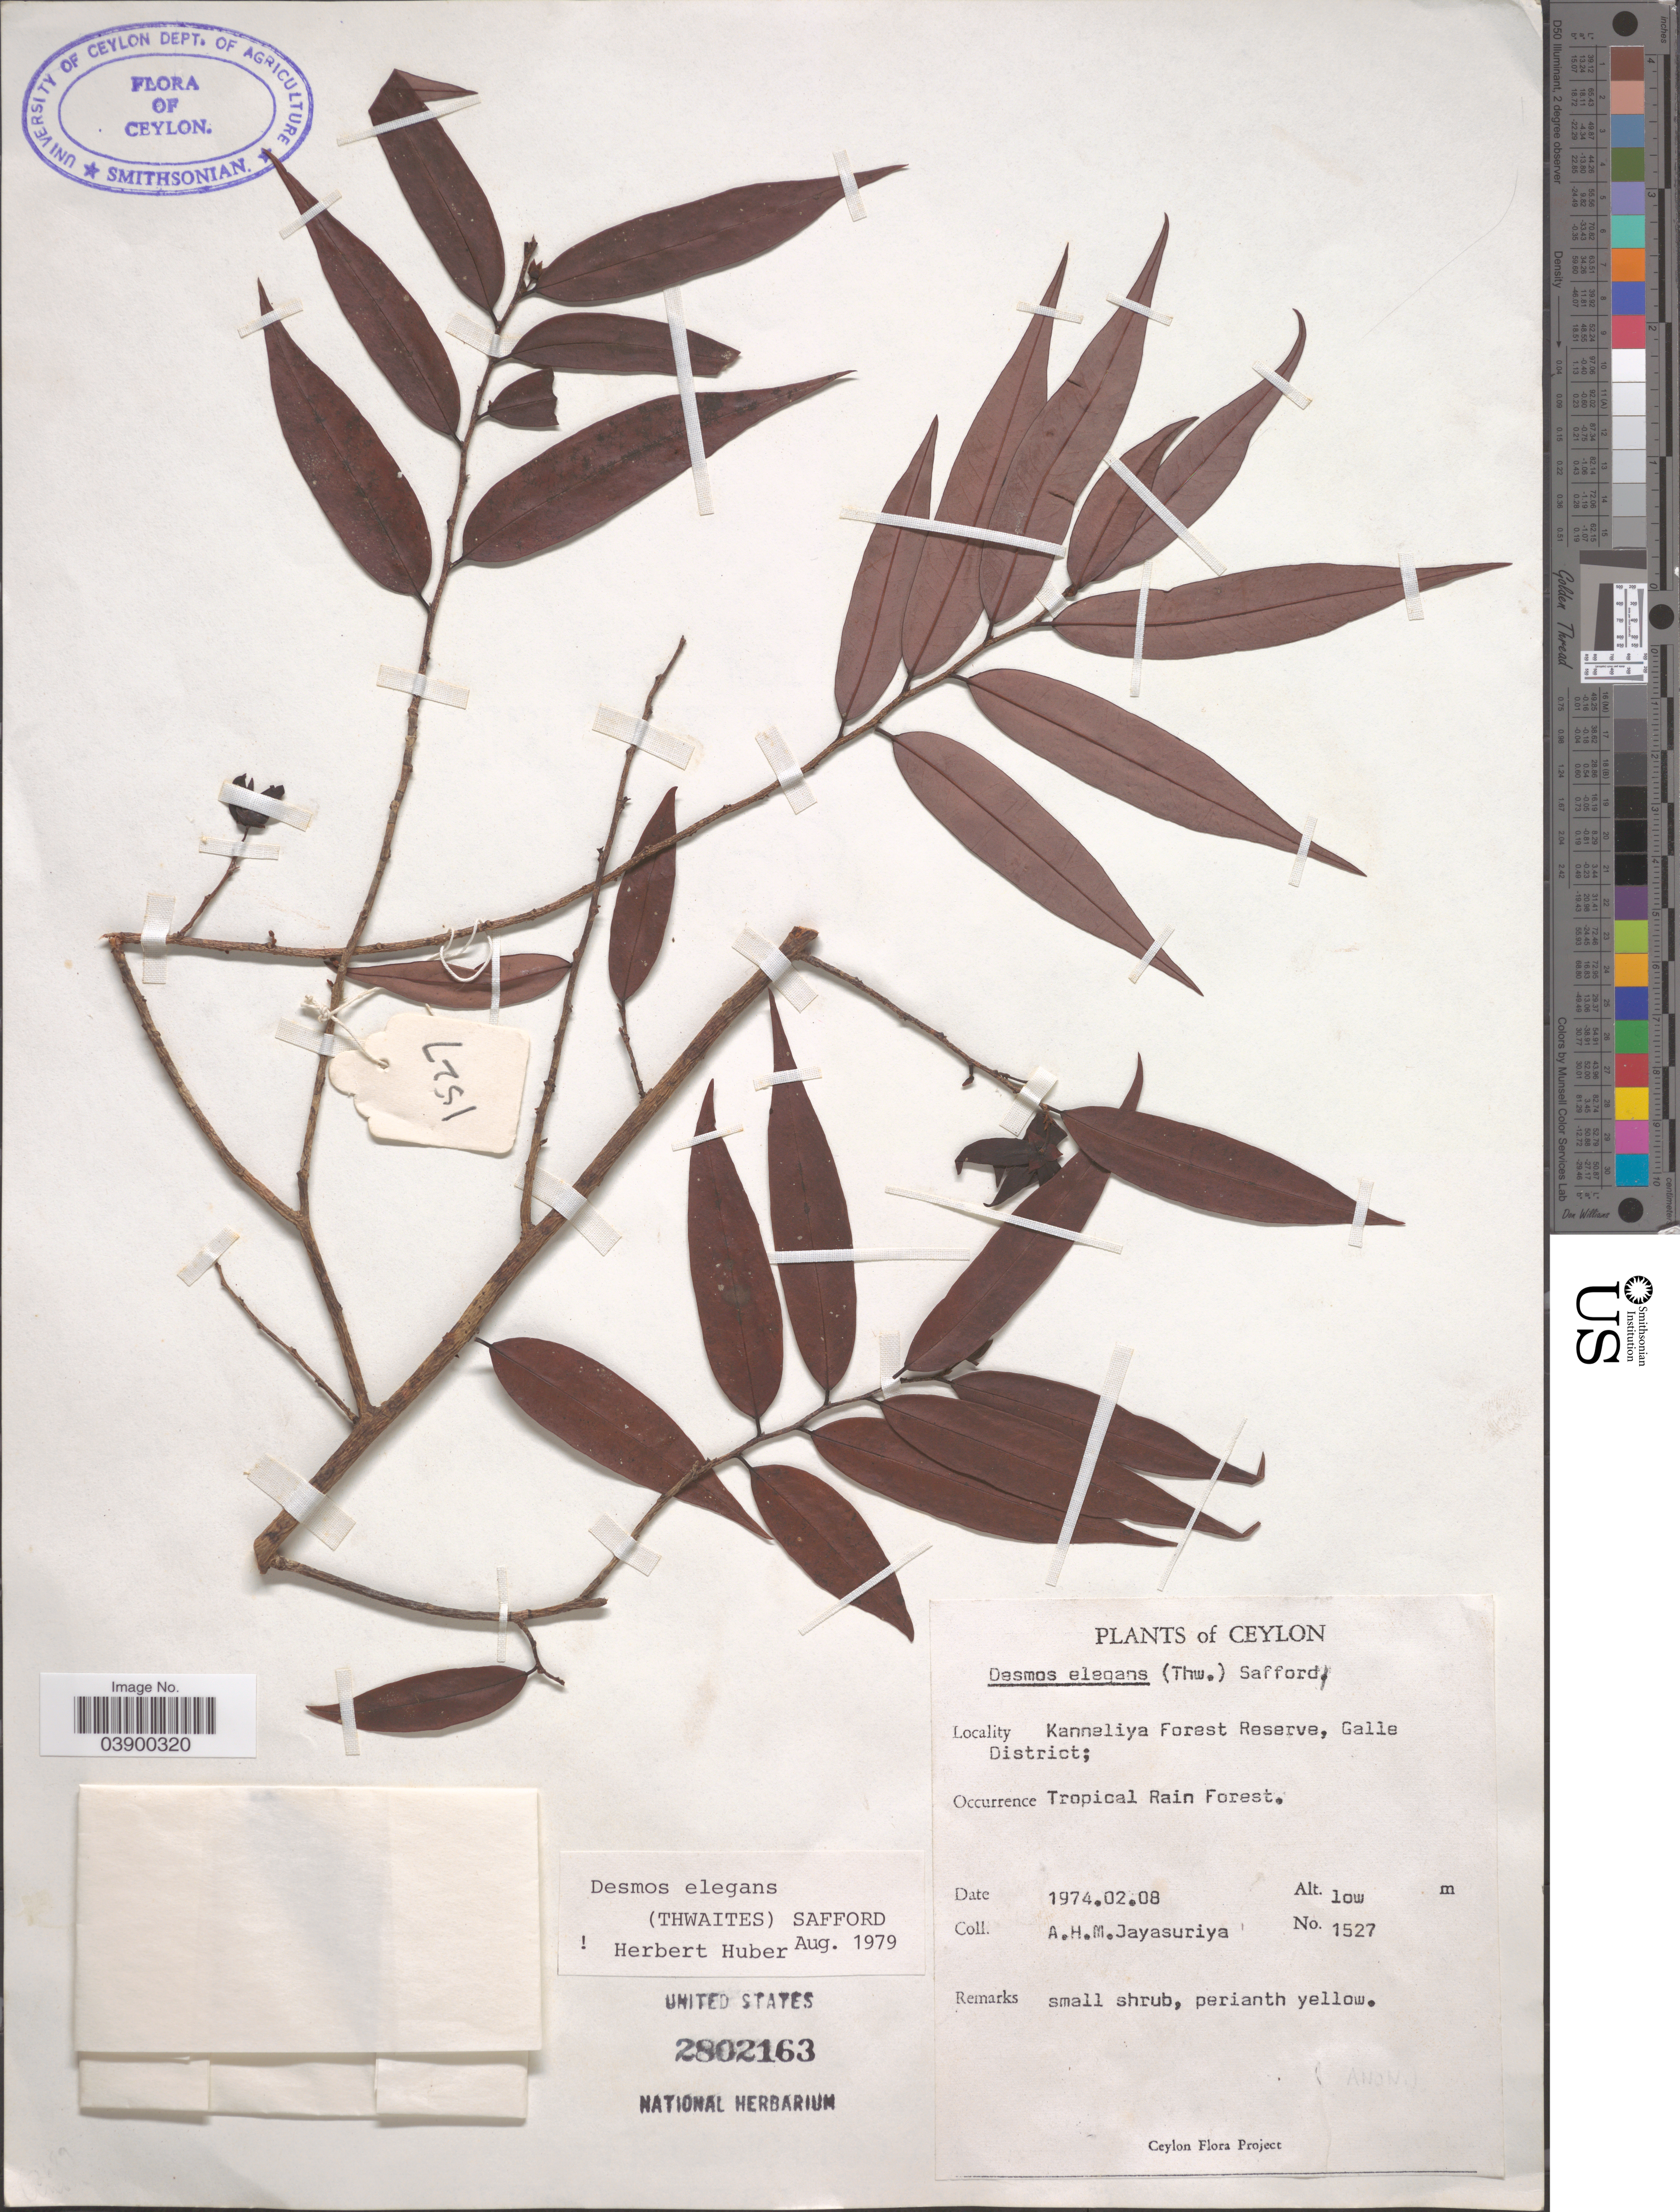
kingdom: Plantae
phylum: Tracheophyta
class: Magnoliopsida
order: Magnoliales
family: Annonaceae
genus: Desmos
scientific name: Desmos elegans Elmer, nom. illeg.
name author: Elmer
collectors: A. H. Jayasuriya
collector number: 1527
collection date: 1974-02-08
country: Sri Lanka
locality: Ceylon. Kanneliya Forest Reserve, Galle District.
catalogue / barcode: US 2802163